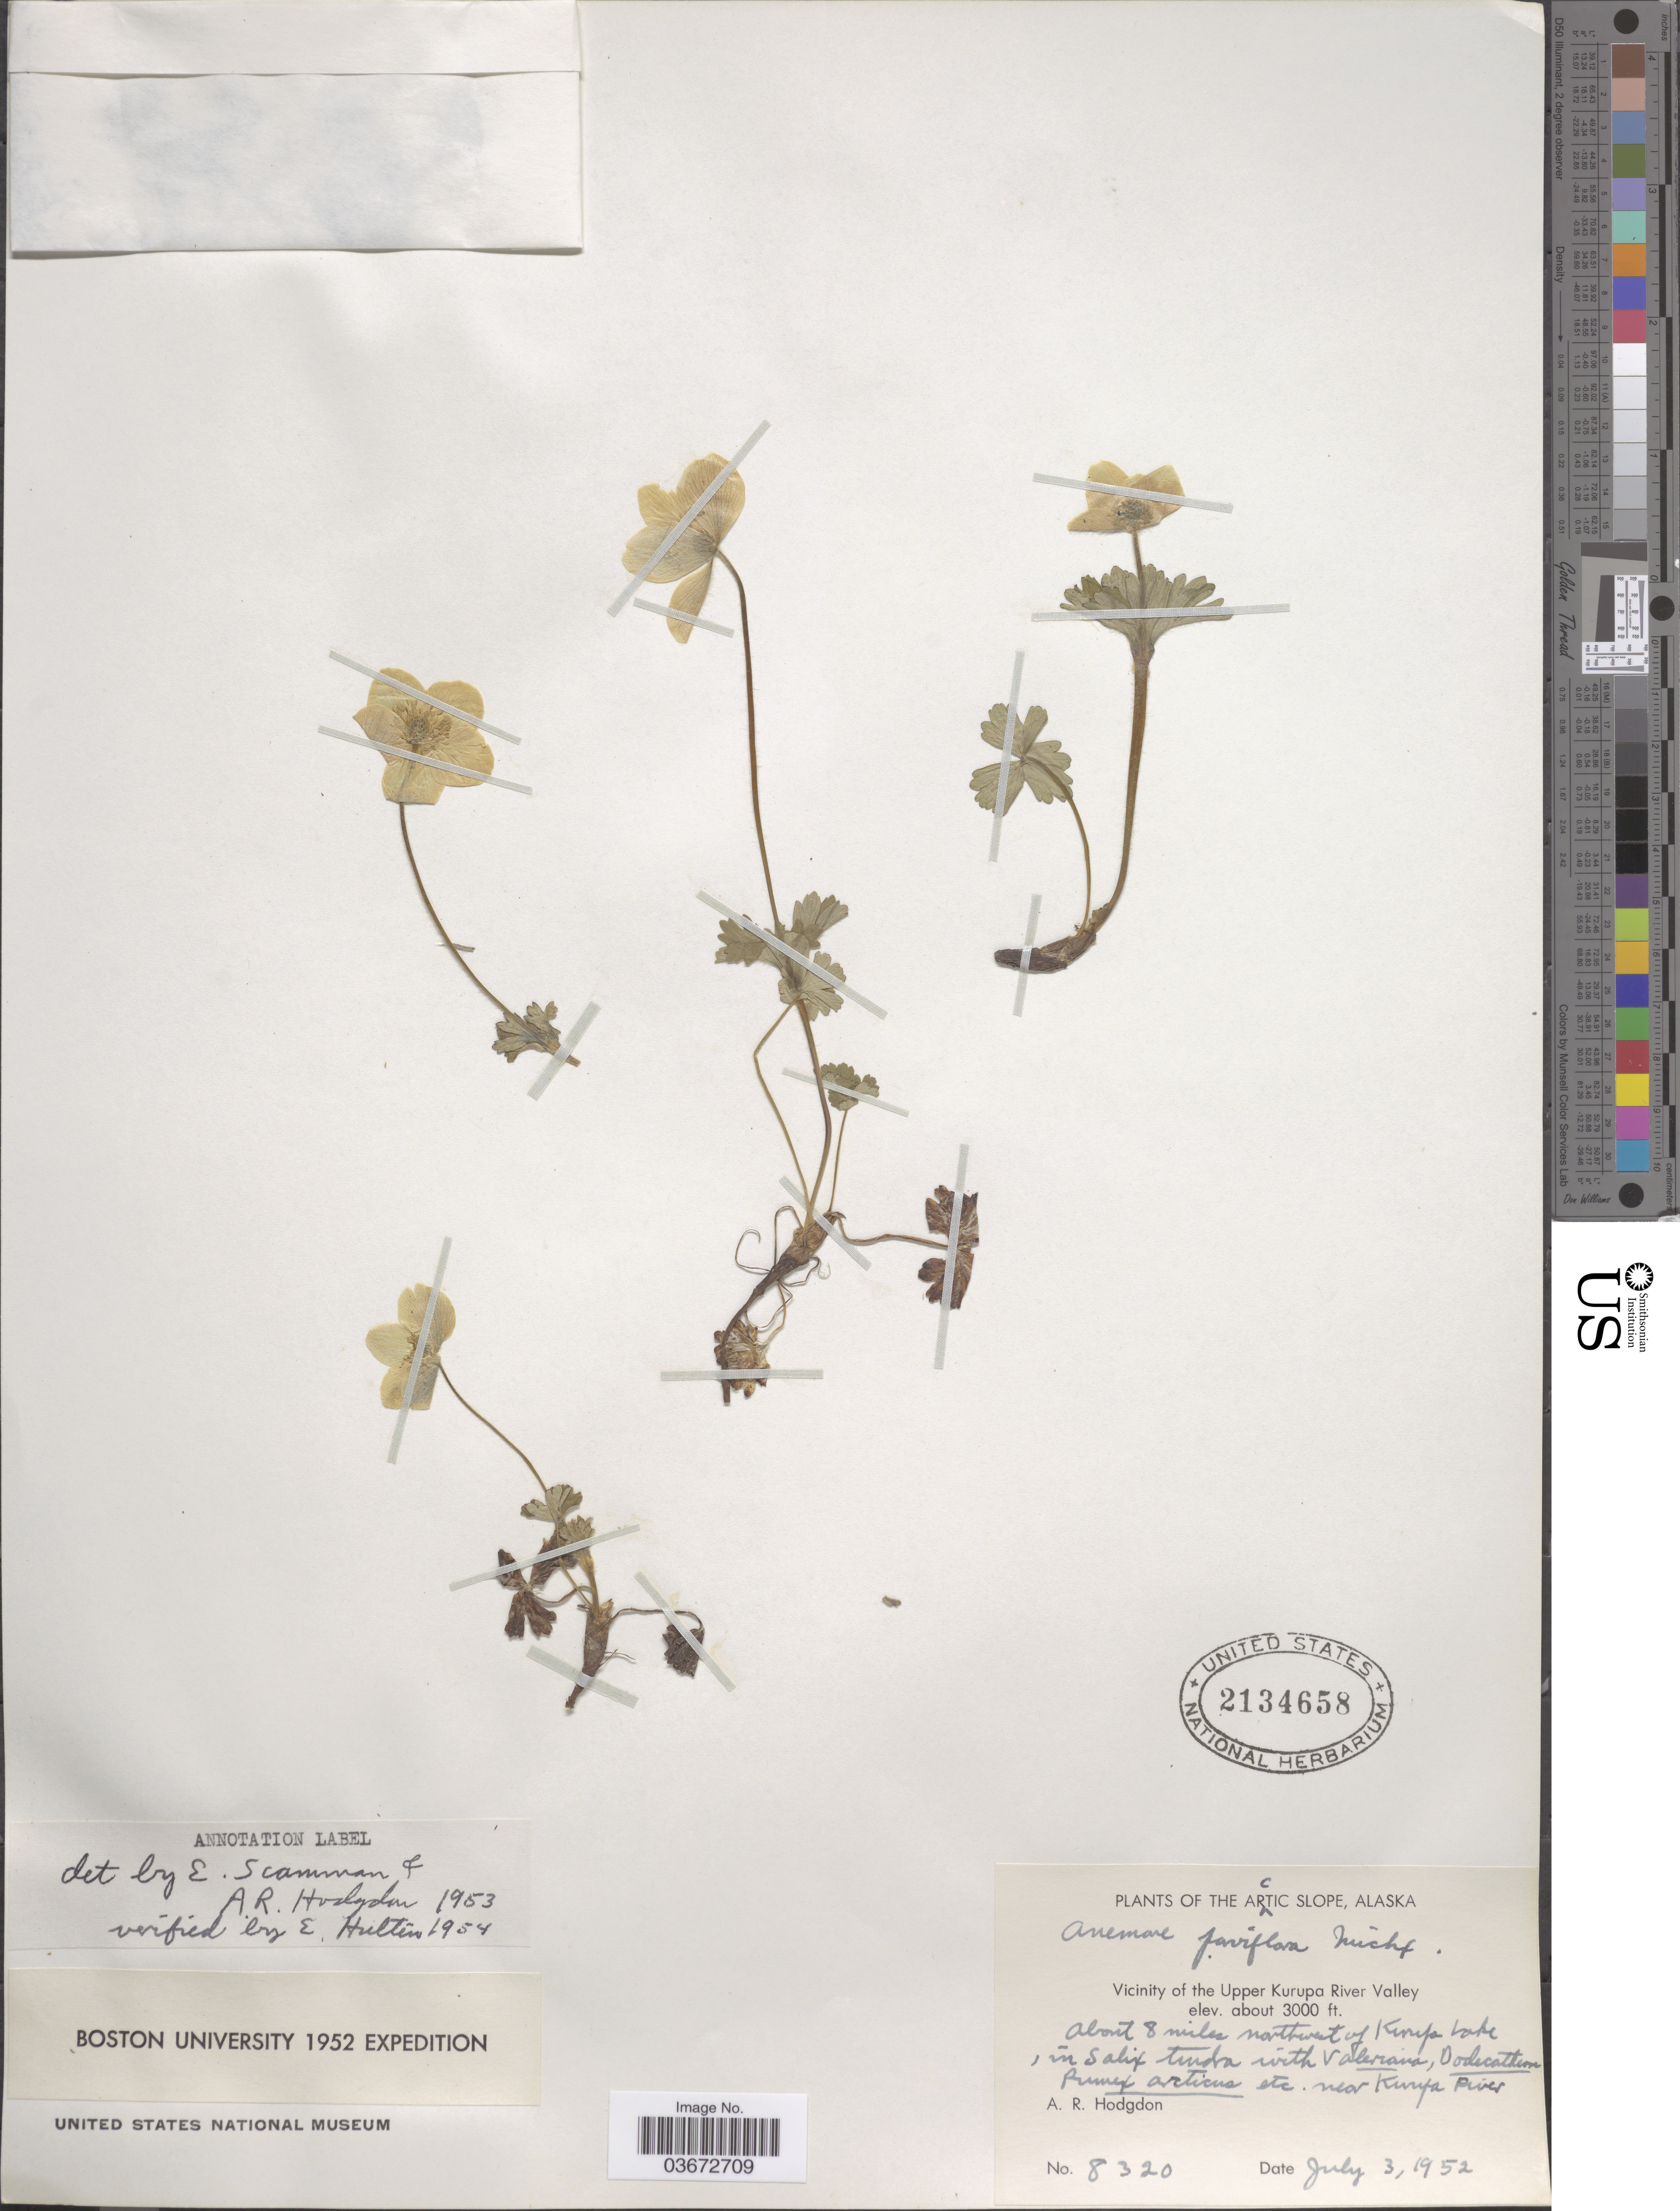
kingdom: Plantae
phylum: Tracheophyta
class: Magnoliopsida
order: Ranunculales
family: Ranunculaceae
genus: Anemone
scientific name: Anemone parviflora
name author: Michx.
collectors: A. R. Hodgdon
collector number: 8320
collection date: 1952-07-03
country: United States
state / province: Alaska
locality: Arctic Slope. Vicinity of the Upper Kurupa River Valley. About 8 miles northwest of Kurupa Lake in salix tundra. Near Kurupa River.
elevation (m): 914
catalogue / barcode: US 2134658